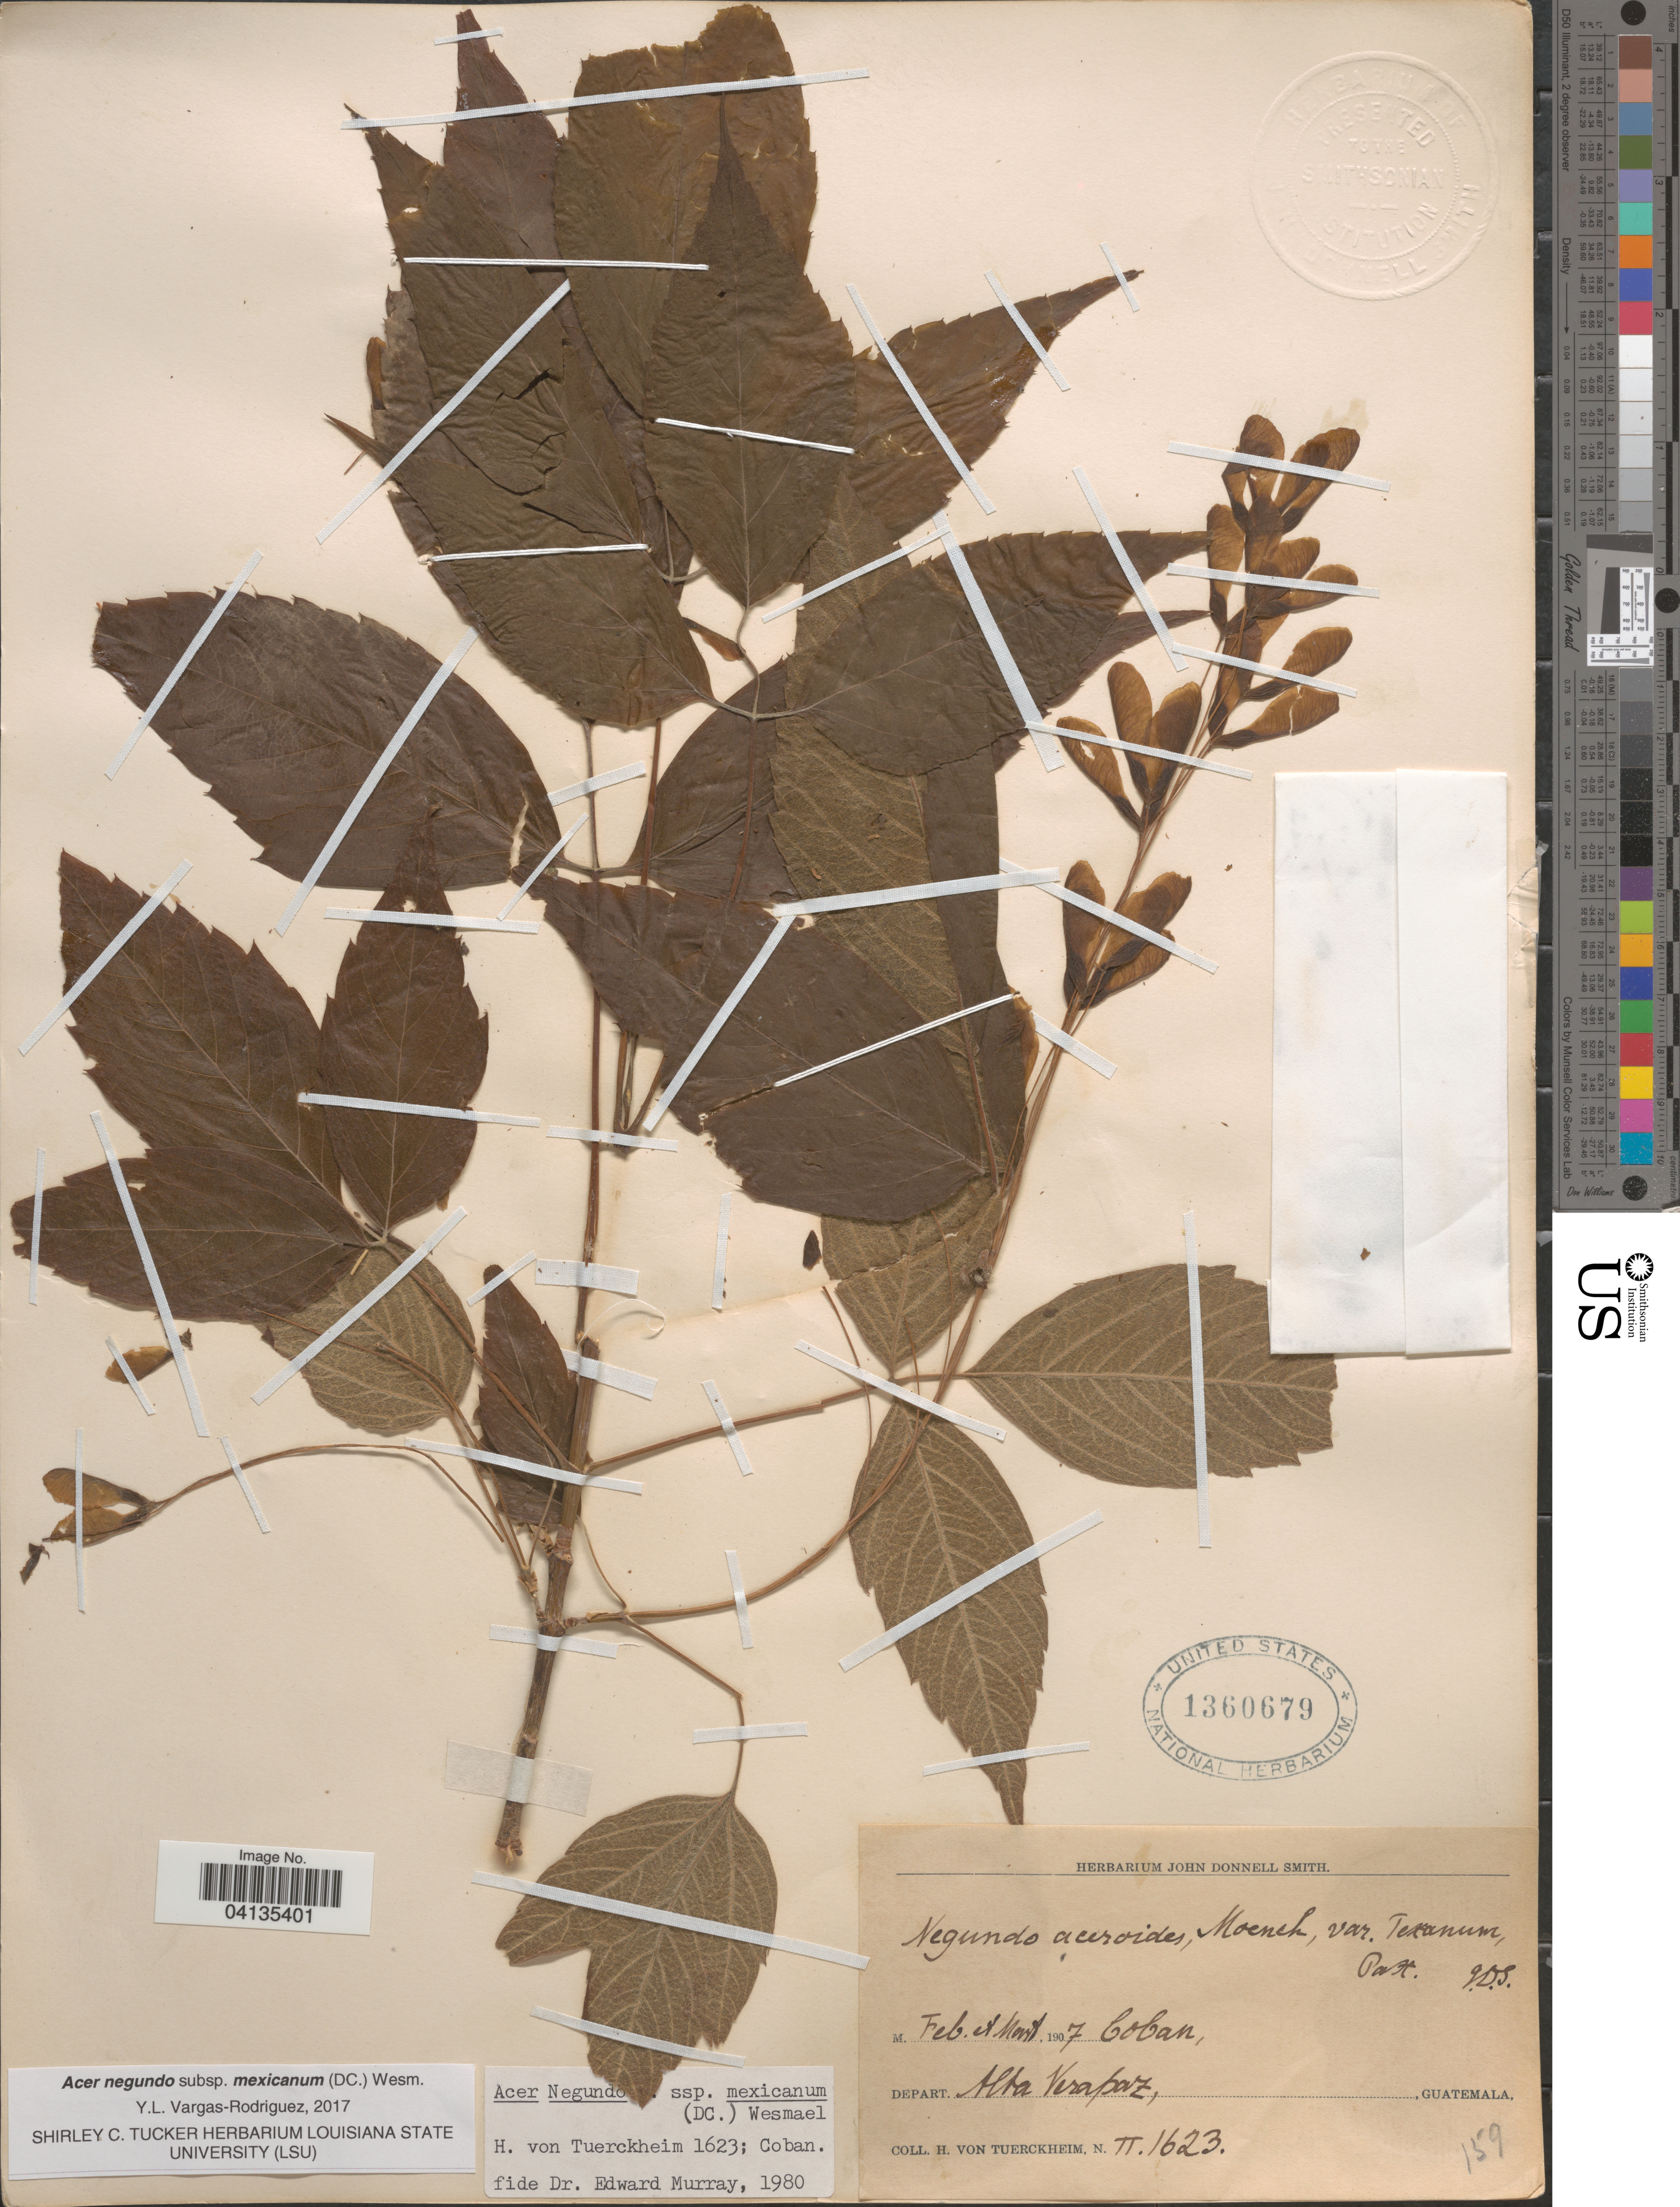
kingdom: Plantae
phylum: Tracheophyta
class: Magnoliopsida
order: Sapindales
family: Sapindaceae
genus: Acer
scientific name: Acer negundo subsp. mexicanum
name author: (DC.) Wesm.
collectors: H. von Tuerckheim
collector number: II.1623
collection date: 1907-02/1907-03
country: Guatemala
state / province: Alta Verapaz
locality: Coban, Depart. Alta Verapaz.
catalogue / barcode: US 1360679